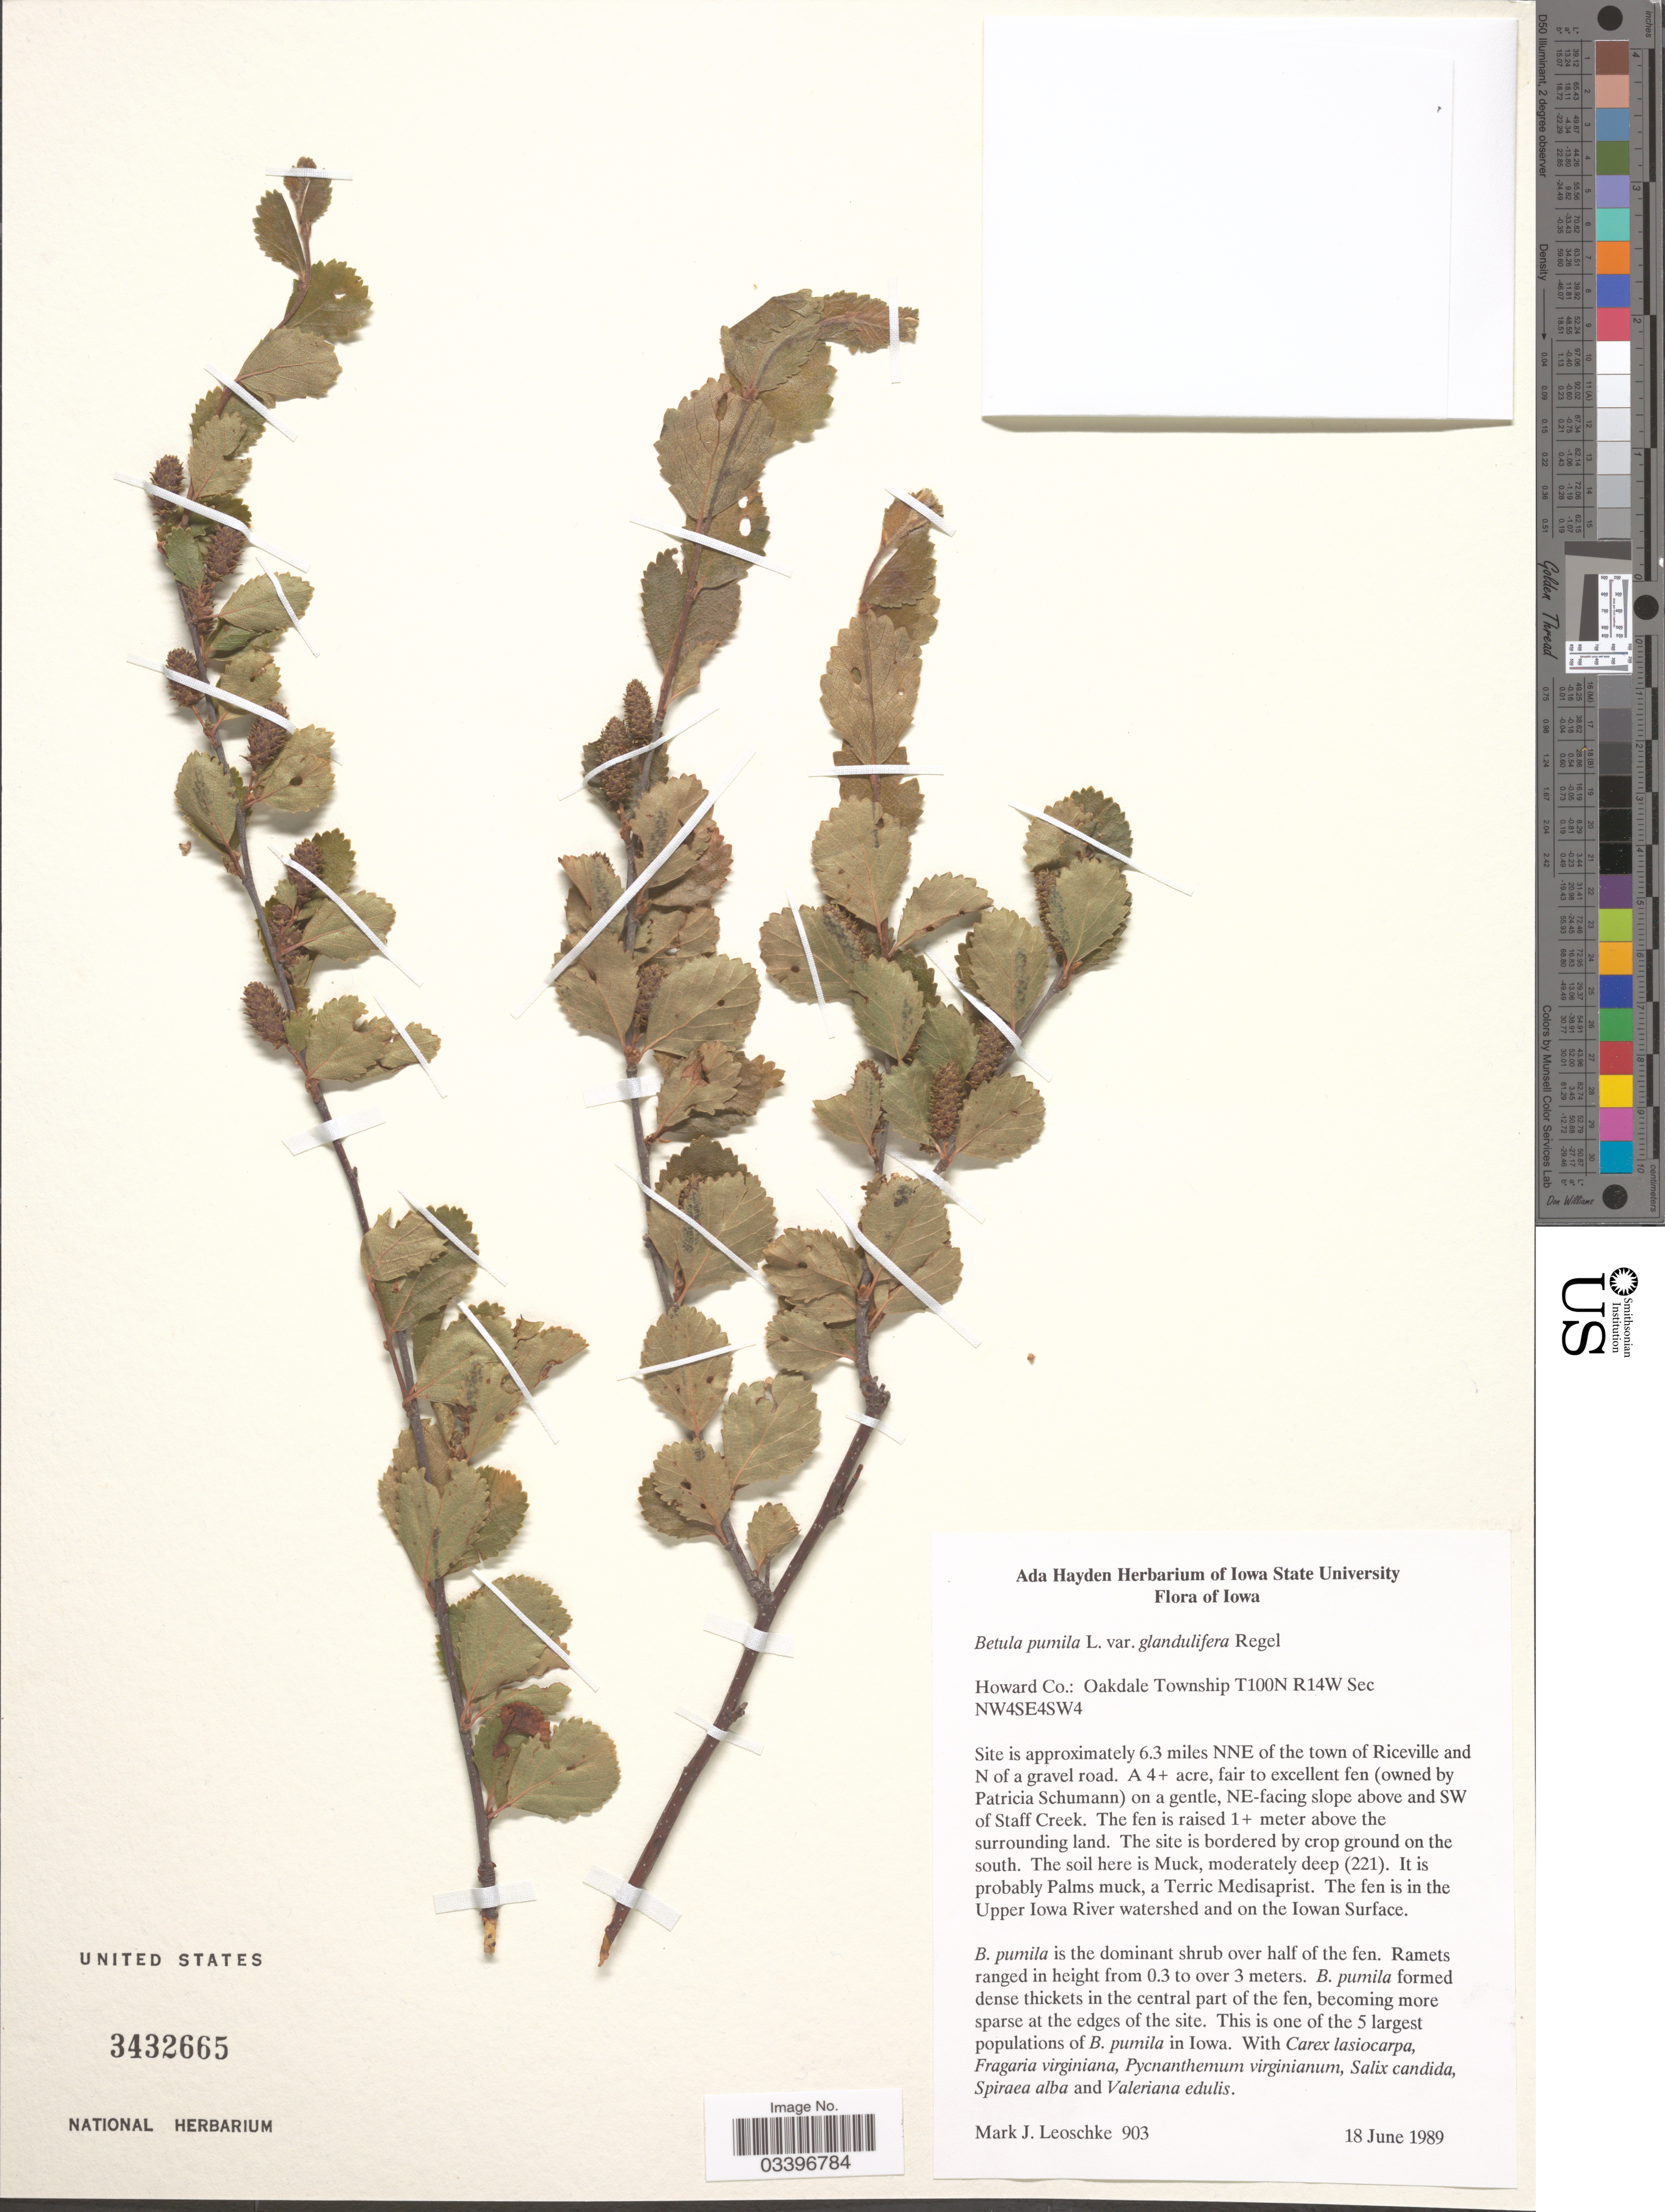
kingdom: Plantae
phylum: Tracheophyta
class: Magnoliopsida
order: Fagales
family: Betulaceae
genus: Betula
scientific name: Betula pumila var. glandulifera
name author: Regel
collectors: M. J. Leoschke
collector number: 903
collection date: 1989-06-18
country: United States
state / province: Iowa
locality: Howard Co.: Oakdale Township T100N R14W Sec NW4SE4SW4. Site is approximately 6.3 miles NNE of the town of Riceville and N of gravel road. A 4+ acre, fair to excellent fen (owned by Patricia Schumann) on a gentle, NE-facing slope above and SW of Staff Creek. The fen is in the Upper Iowa River watershed and on the Iowan Surface.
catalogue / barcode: US 3432665